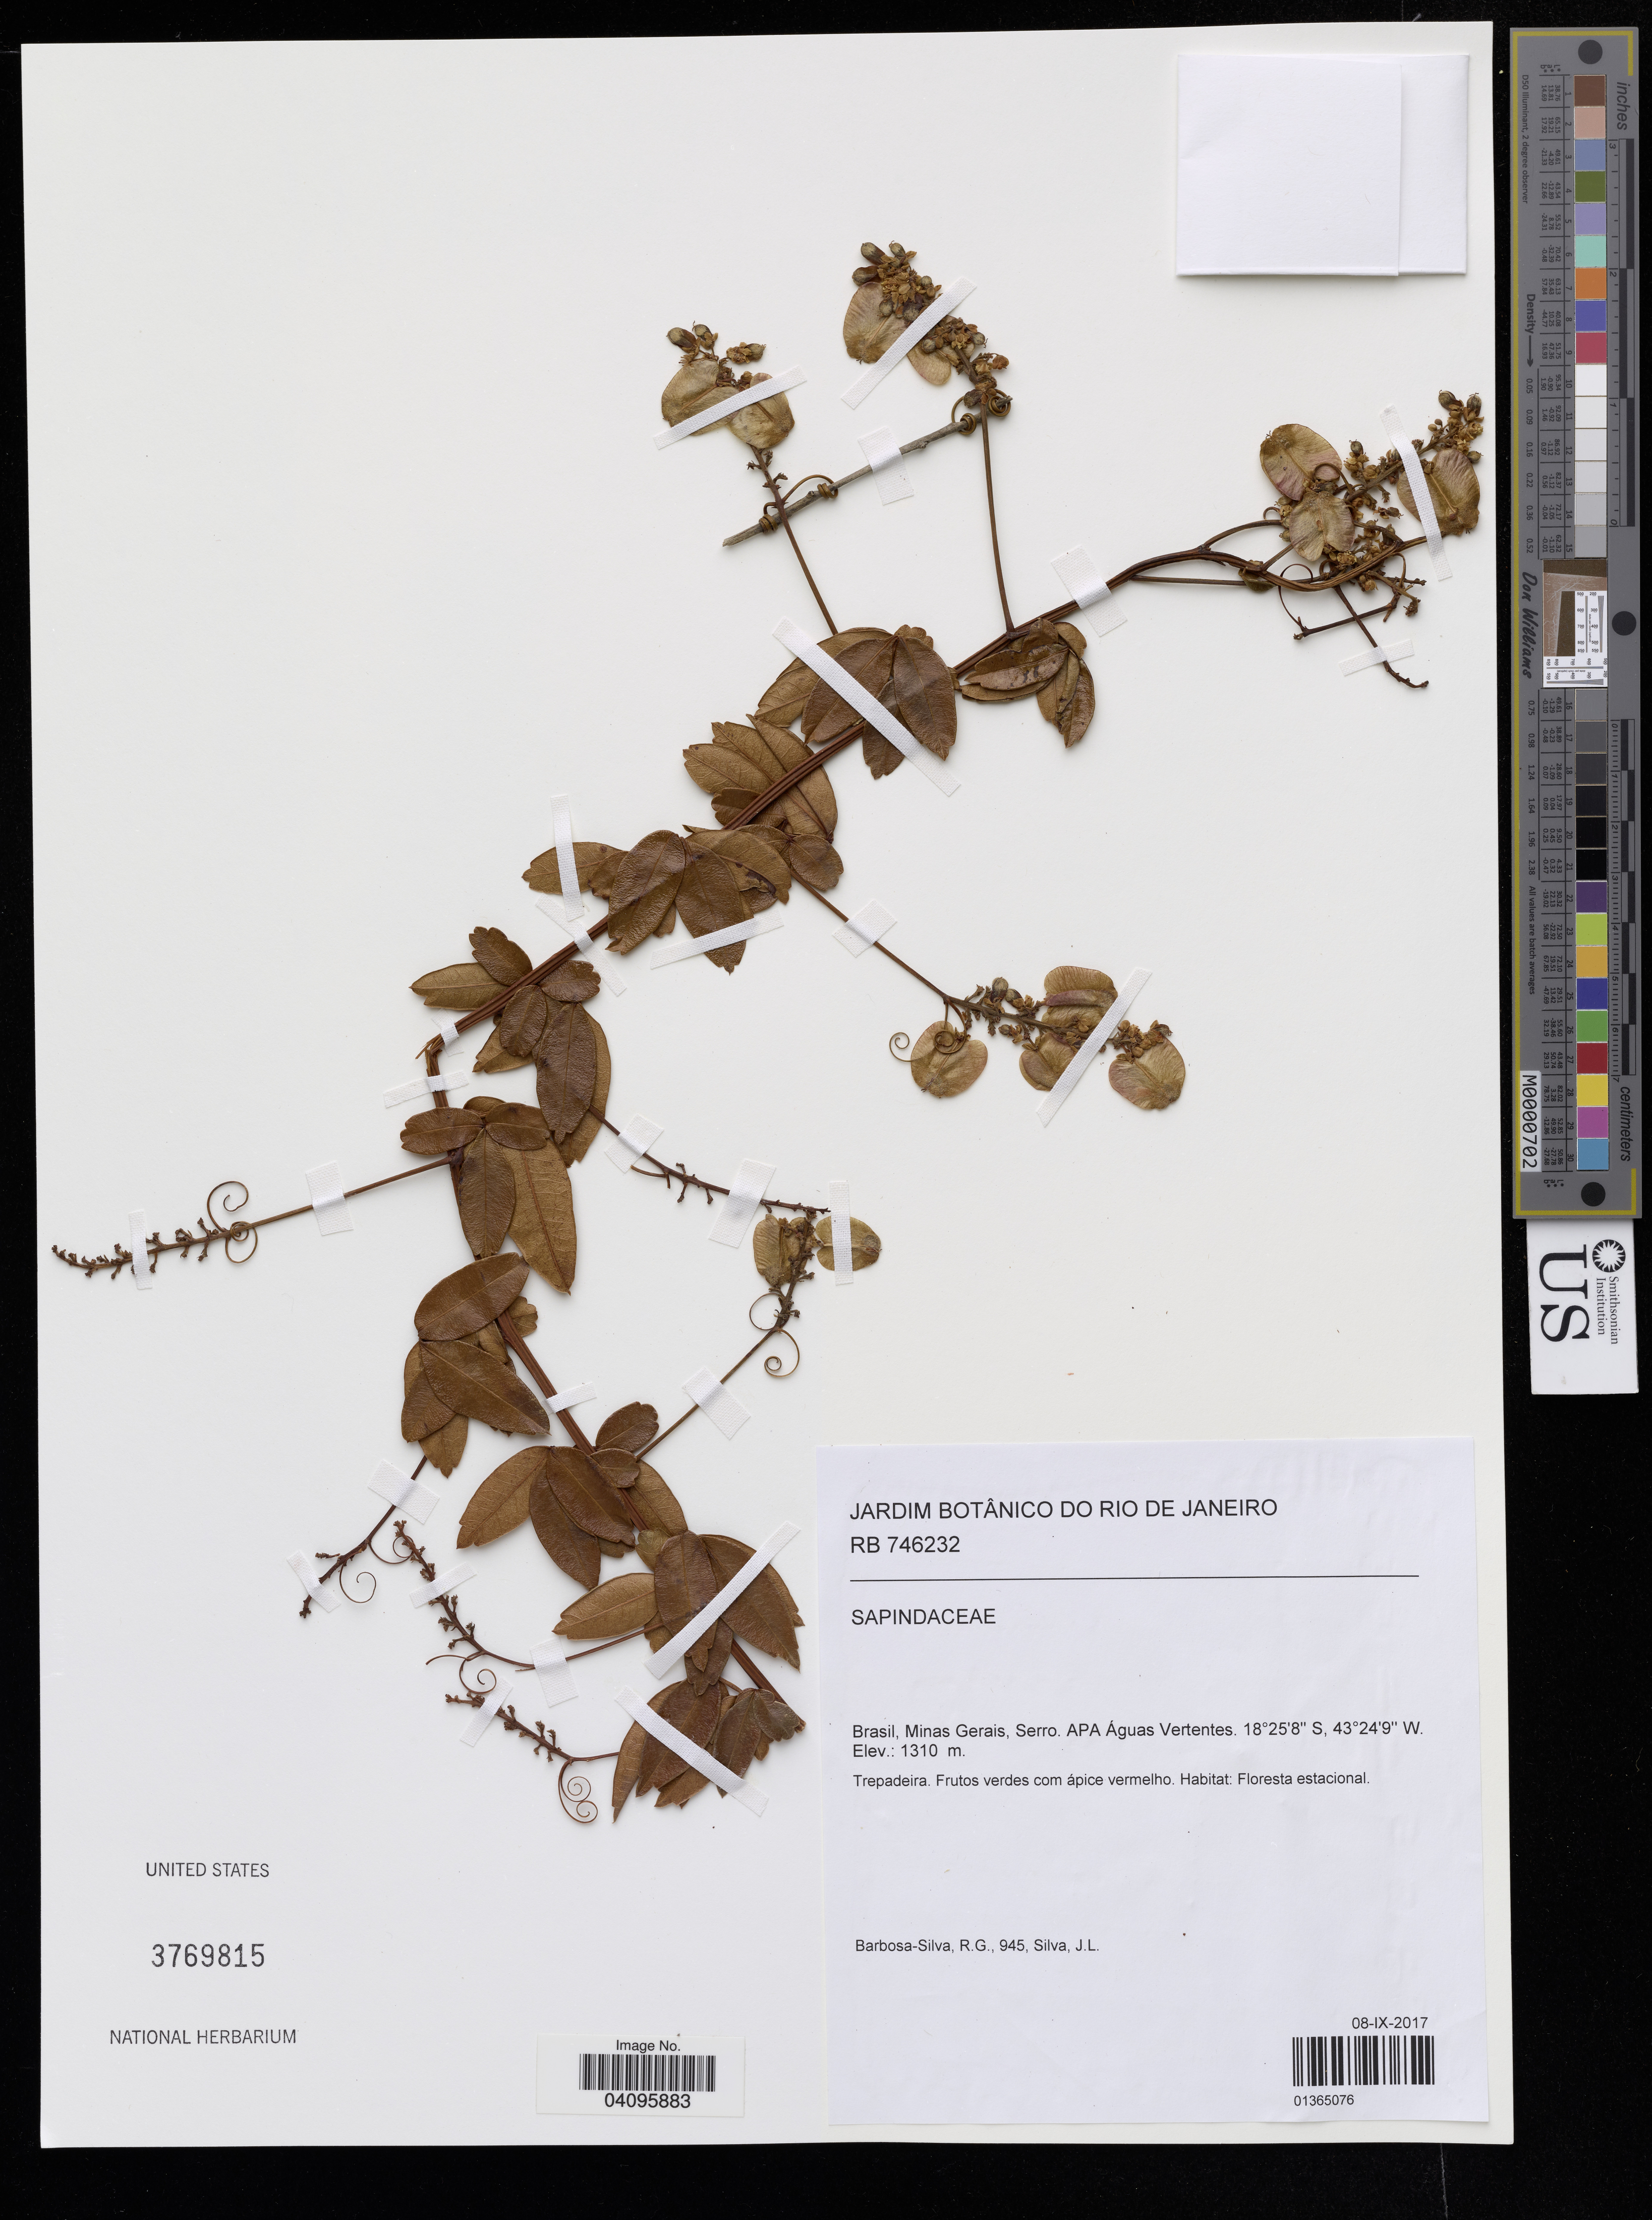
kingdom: Plantae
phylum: Tracheophyta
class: Magnoliopsida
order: Sapindales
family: Sapindaceae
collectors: R. Barbosa-Silva & J. Silva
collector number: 945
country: Brazil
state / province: Minas Gerais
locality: Serro. APA Aguas Vertentes.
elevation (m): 1310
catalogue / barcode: US 3769815